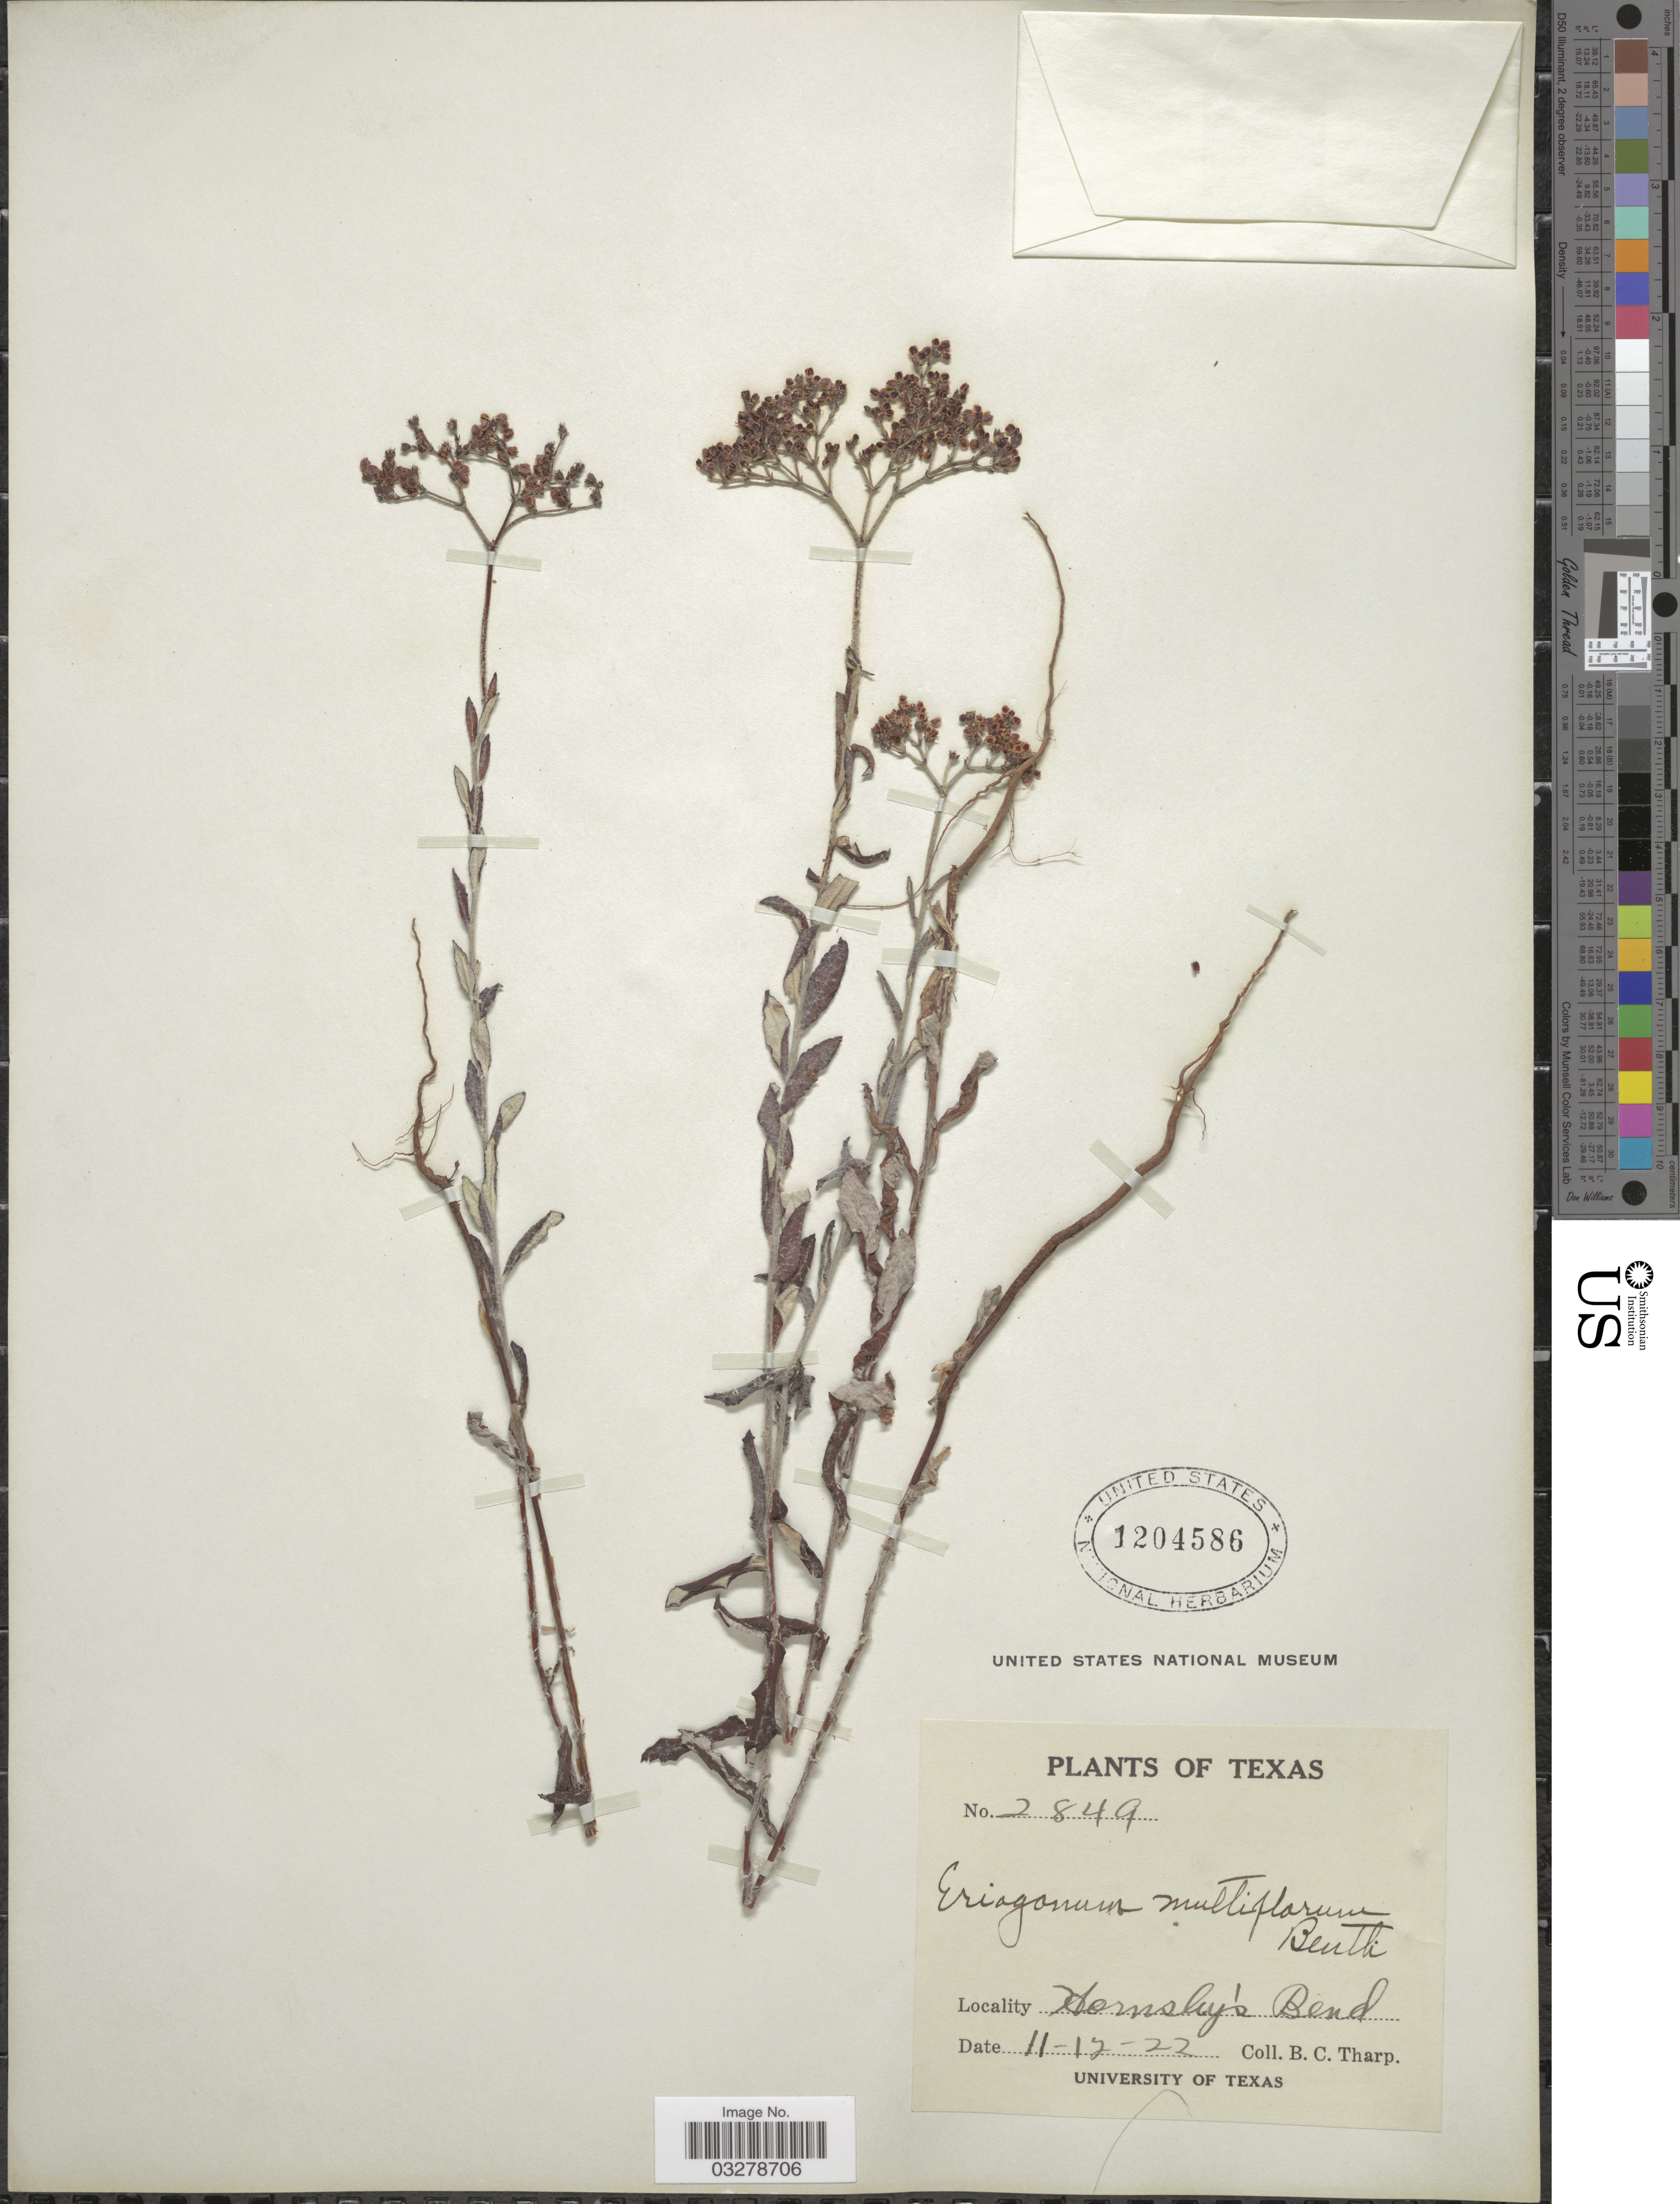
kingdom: Plantae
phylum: Tracheophyta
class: Magnoliopsida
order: Caryophyllales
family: Polygonaceae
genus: Eriogonum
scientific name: Eriogonum multiflorum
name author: Benth.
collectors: B. C. Tharp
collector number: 2849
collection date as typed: Transcribed d/m/y: 12/11/22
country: United States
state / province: Texas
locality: Hornsby's Bend.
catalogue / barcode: US 1204586